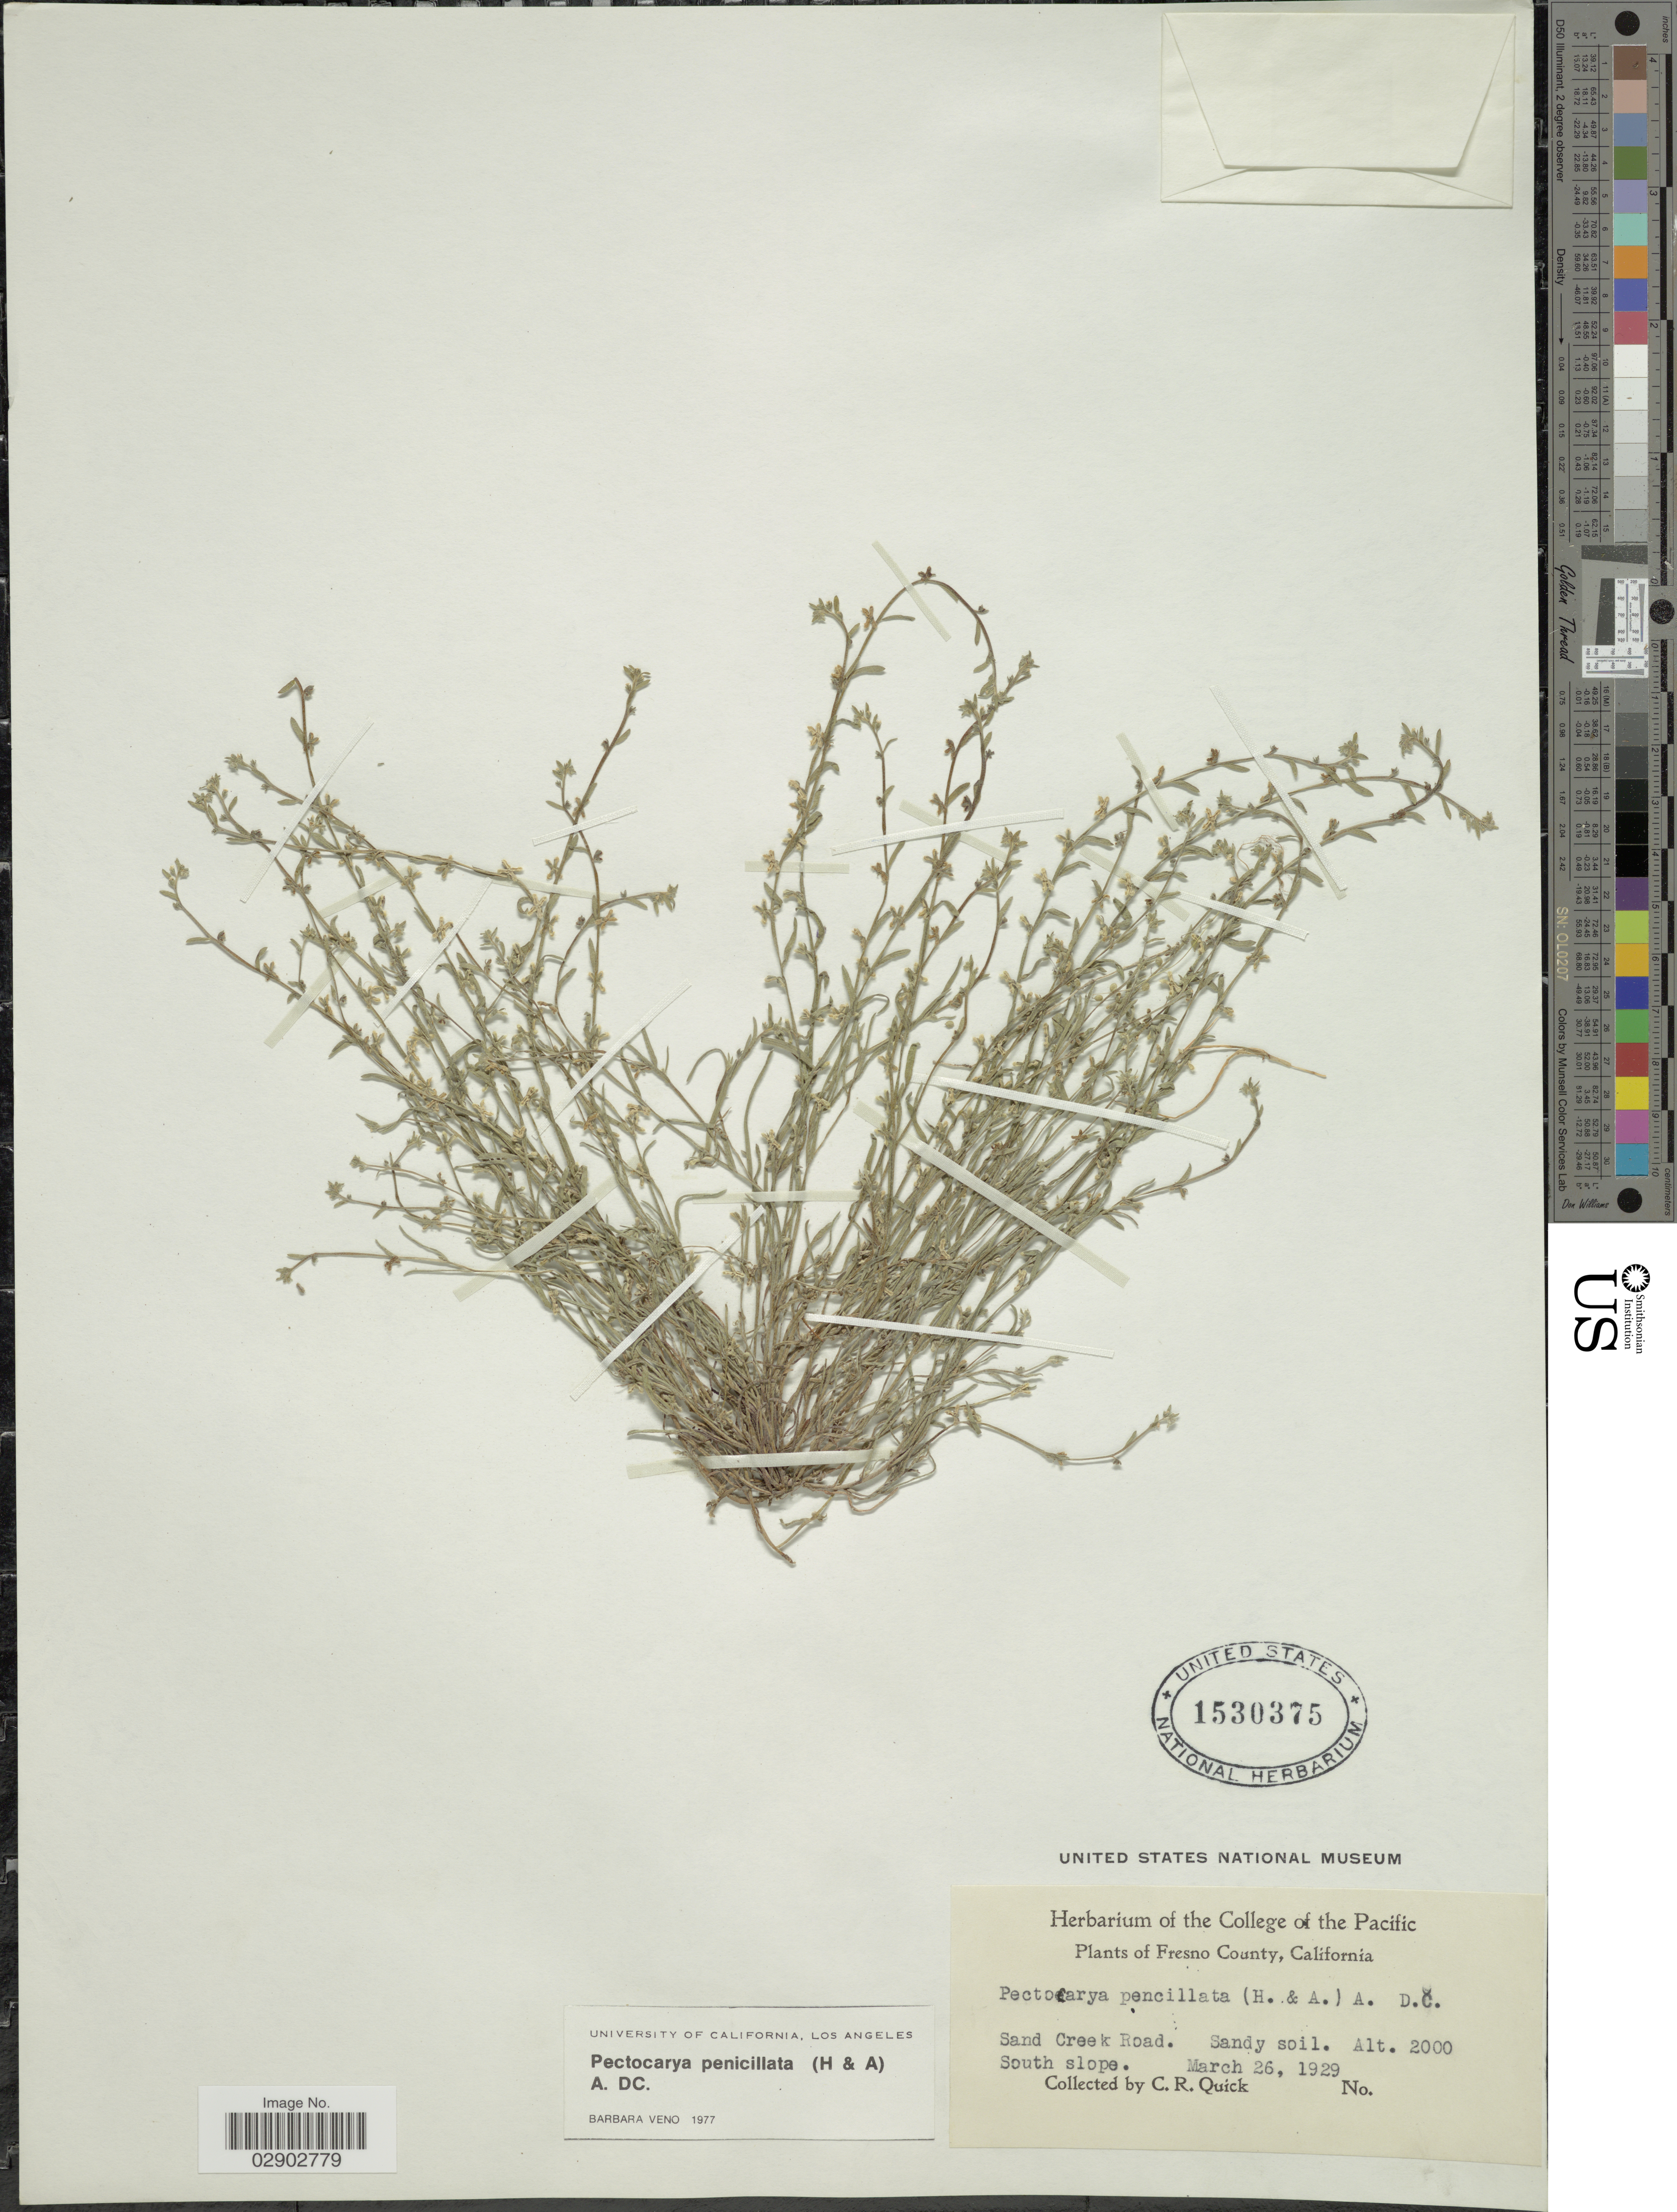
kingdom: Plantae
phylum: Tracheophyta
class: Magnoliopsida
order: Boraginales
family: Boraginaceae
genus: Pectocarya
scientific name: Pectocarya penicillata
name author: Hook. & Arn.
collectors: C. Quick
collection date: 1929-03-26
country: United States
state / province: California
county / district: Fresno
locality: Fresno County. Sand Creek Road. South slope.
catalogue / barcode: US 1530375